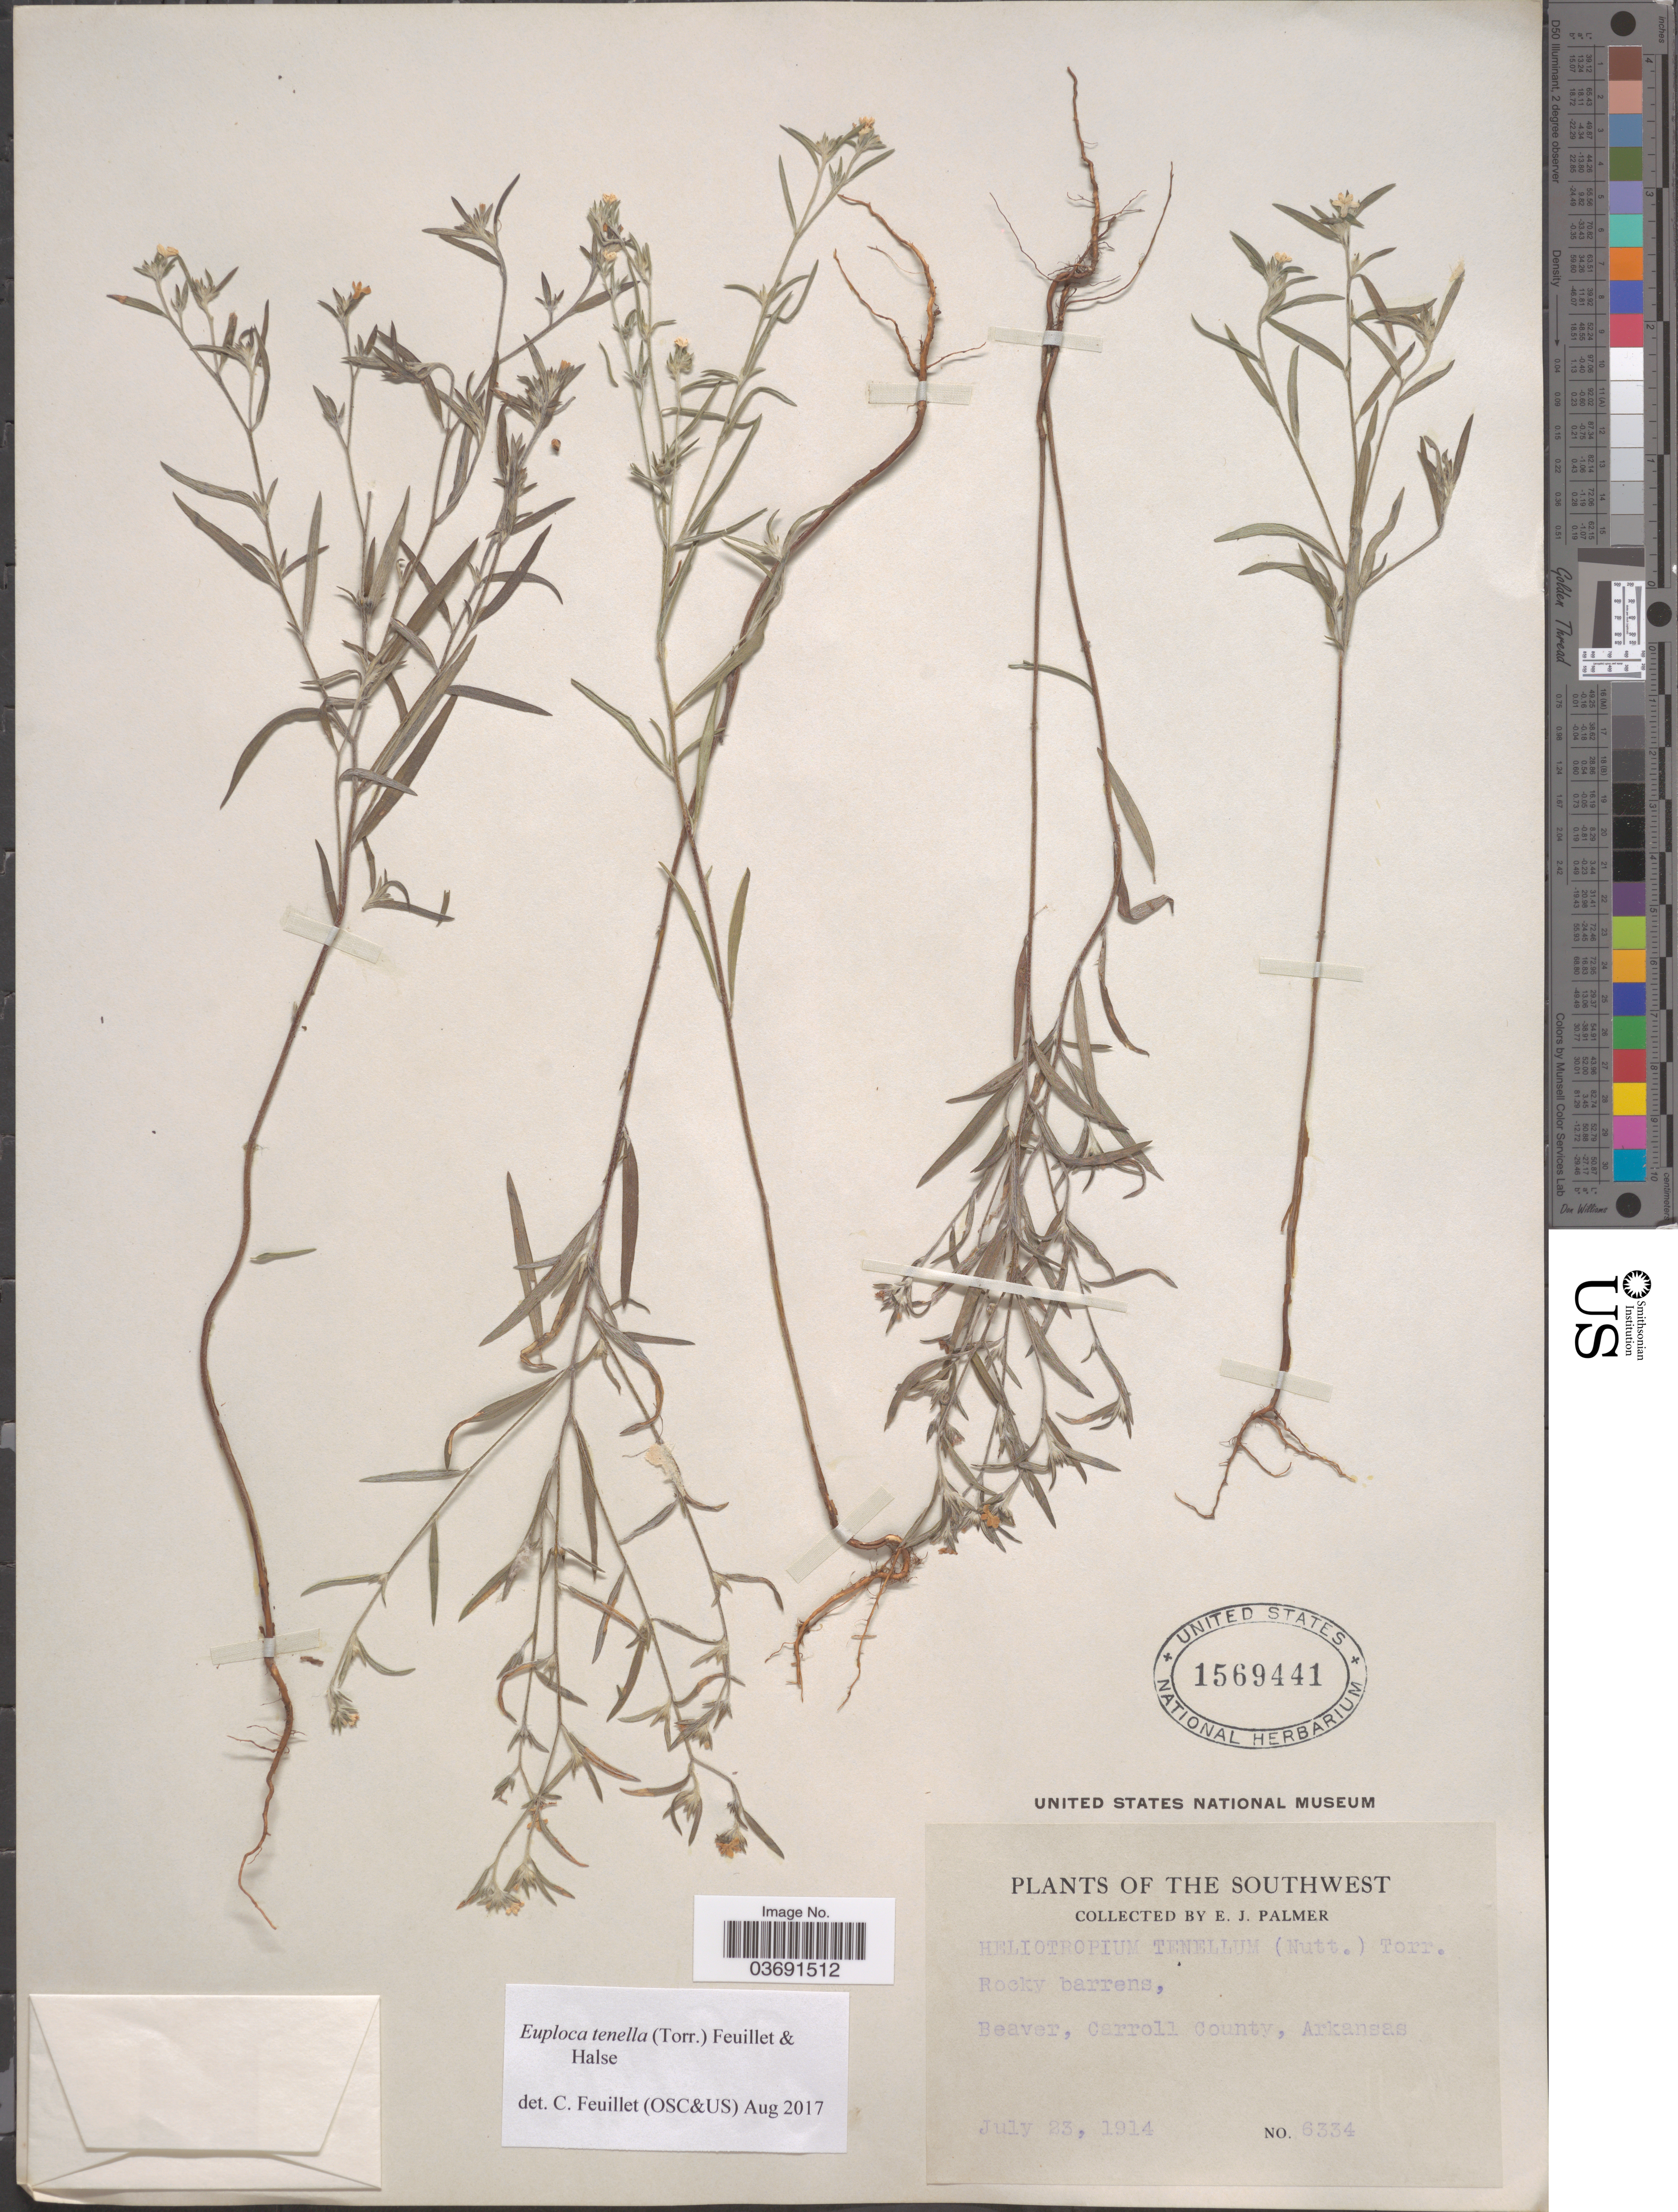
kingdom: Plantae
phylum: Tracheophyta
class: Magnoliopsida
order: Boraginales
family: Heliotropiaceae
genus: Euploca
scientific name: Euploca tenella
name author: (Torr.) Feuillet & Halse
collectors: E. J. Palmer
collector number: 6334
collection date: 1914-07-23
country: United States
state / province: Arkansas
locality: The Southwest. Beaver, Carroll County.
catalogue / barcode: US 1569441